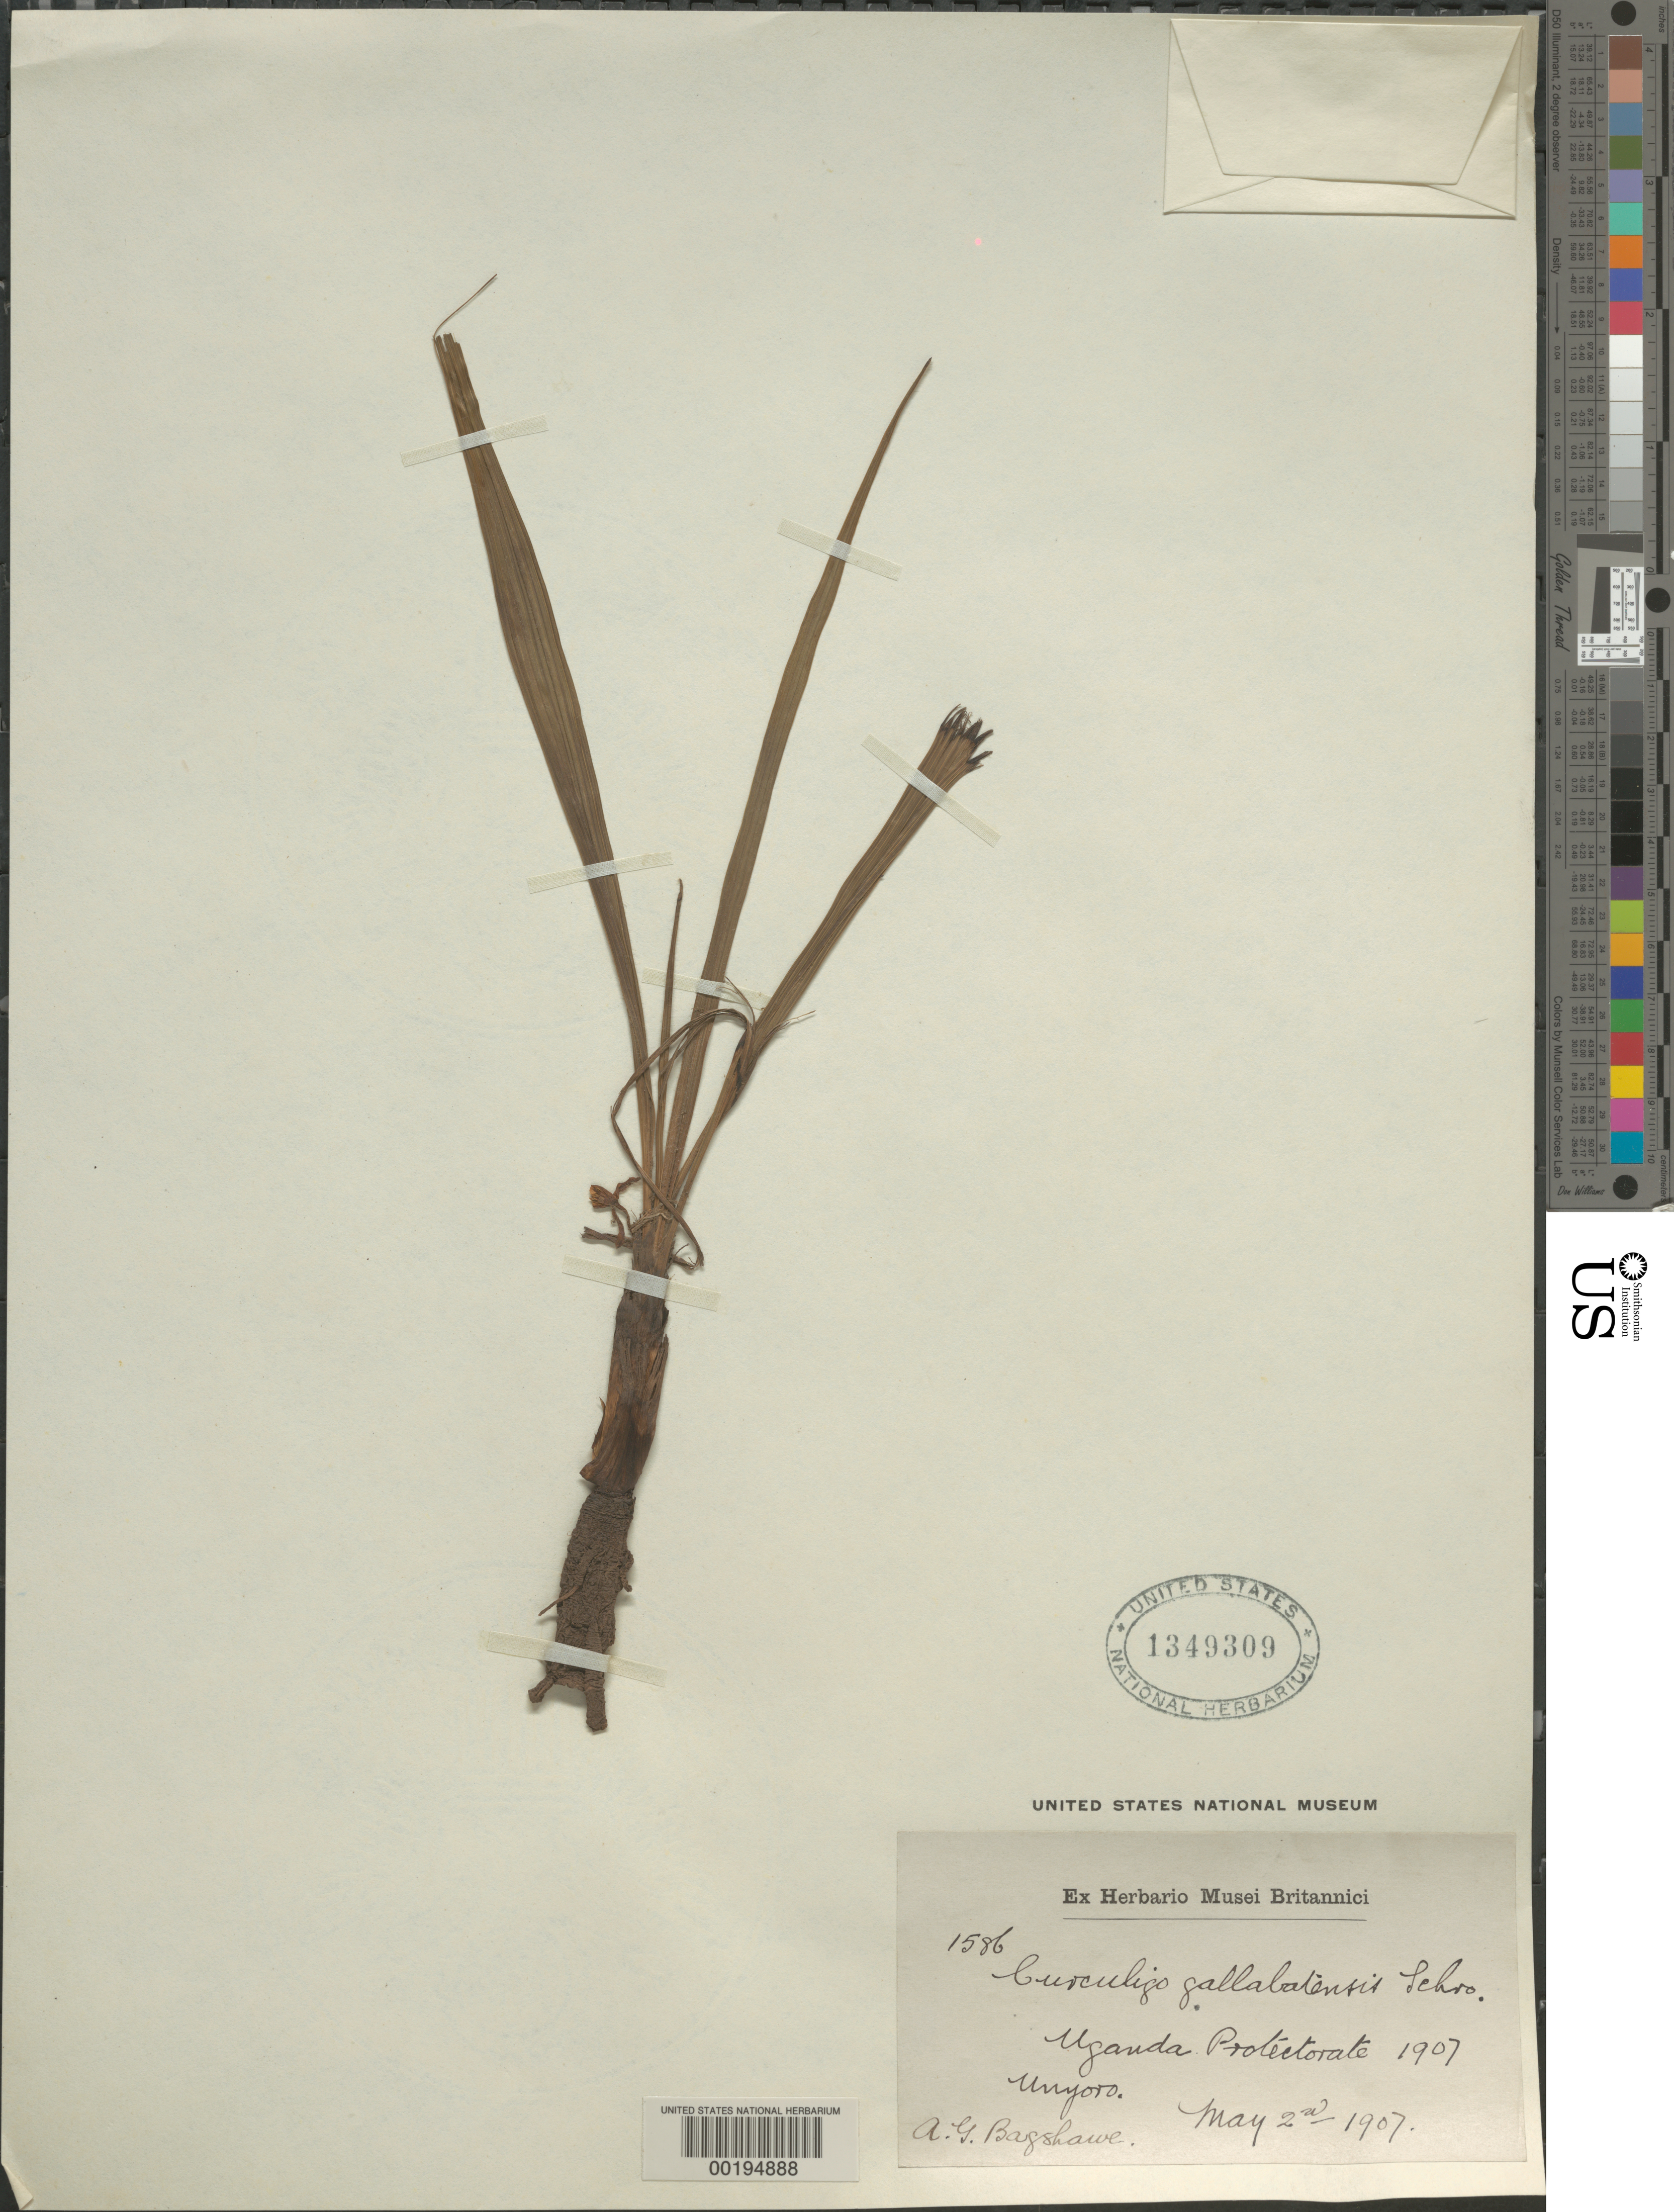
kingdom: Plantae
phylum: Tracheophyta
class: Liliopsida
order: Asparagales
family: Hypoxidaceae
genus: Curculigo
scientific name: Curculigo gallabatensis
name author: Schweinf. ex Baker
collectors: A. Bagshawe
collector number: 1586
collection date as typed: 02 May 1907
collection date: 1907-05-02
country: Uganda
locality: Unyoro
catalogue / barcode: US 1349309